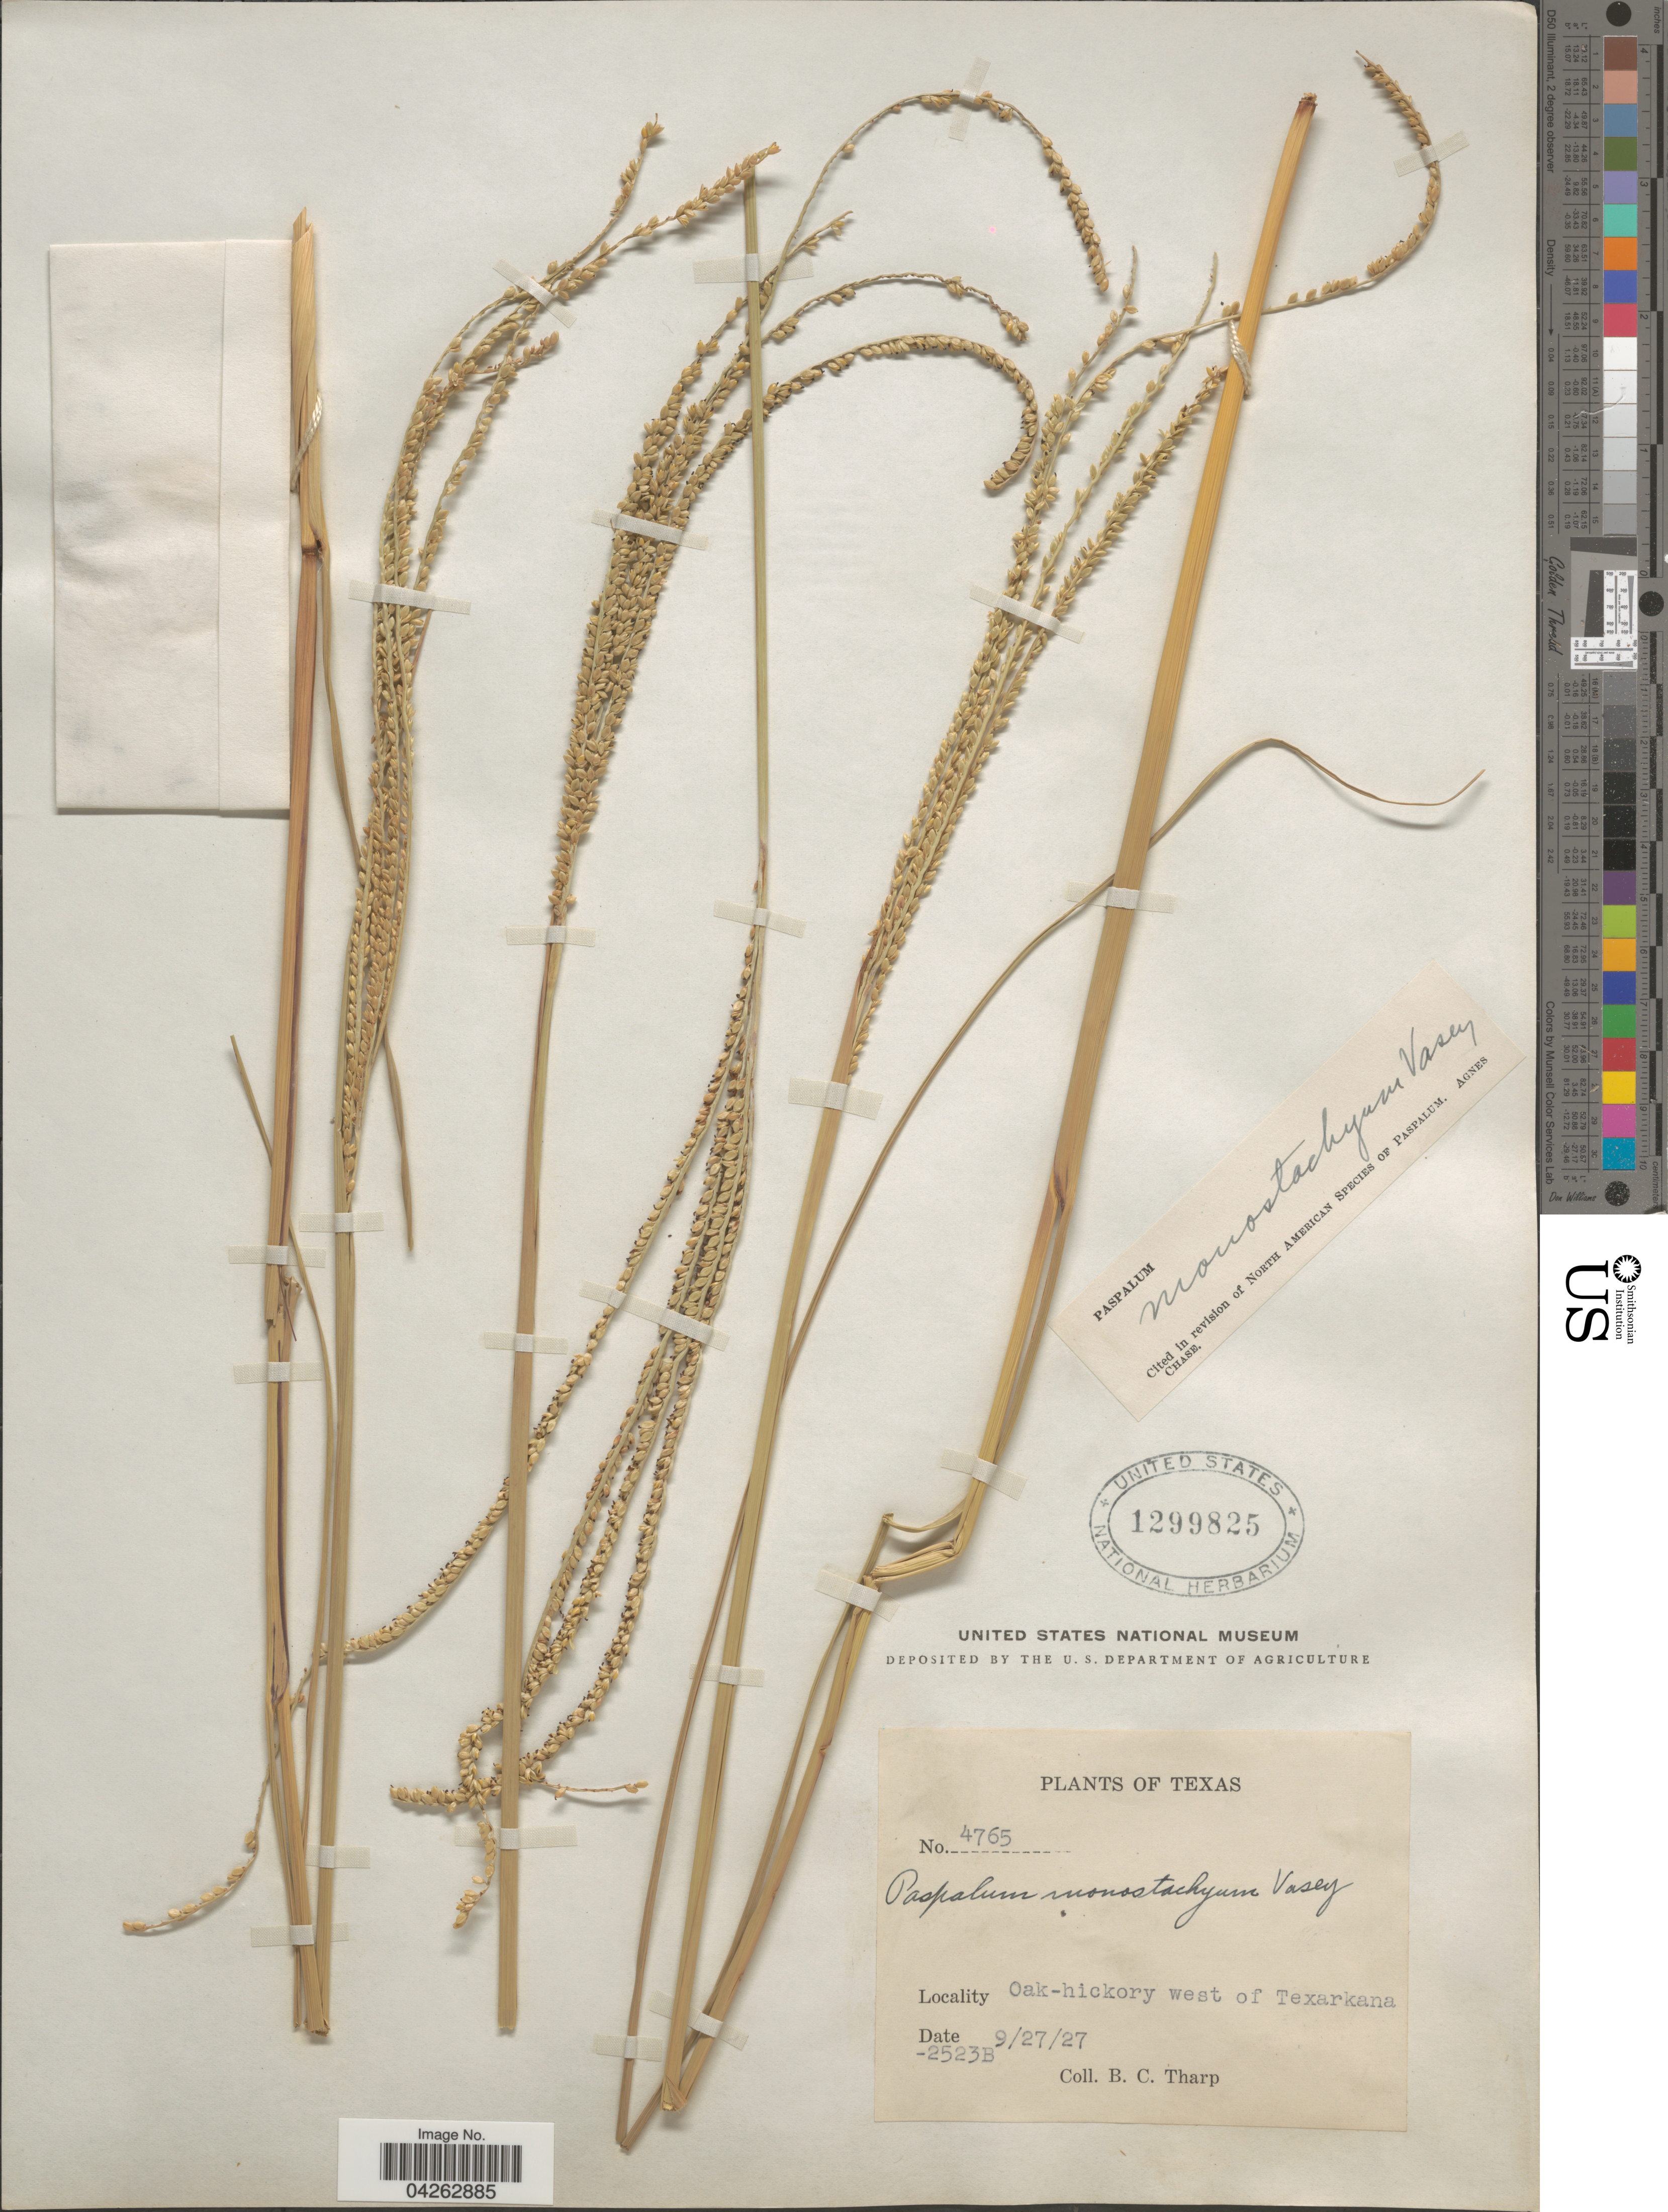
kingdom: Plantae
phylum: Tracheophyta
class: Liliopsida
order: Poales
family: Poaceae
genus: Paspalum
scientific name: Paspalum monostachyum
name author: Vasey ex Chapm.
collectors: B. C. Tharp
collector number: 4765/2523B?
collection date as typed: Transcribed d/m/y: 27/9/27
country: United States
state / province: Texas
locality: Oak-hickory west of Texarkana.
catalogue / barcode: US 1299825